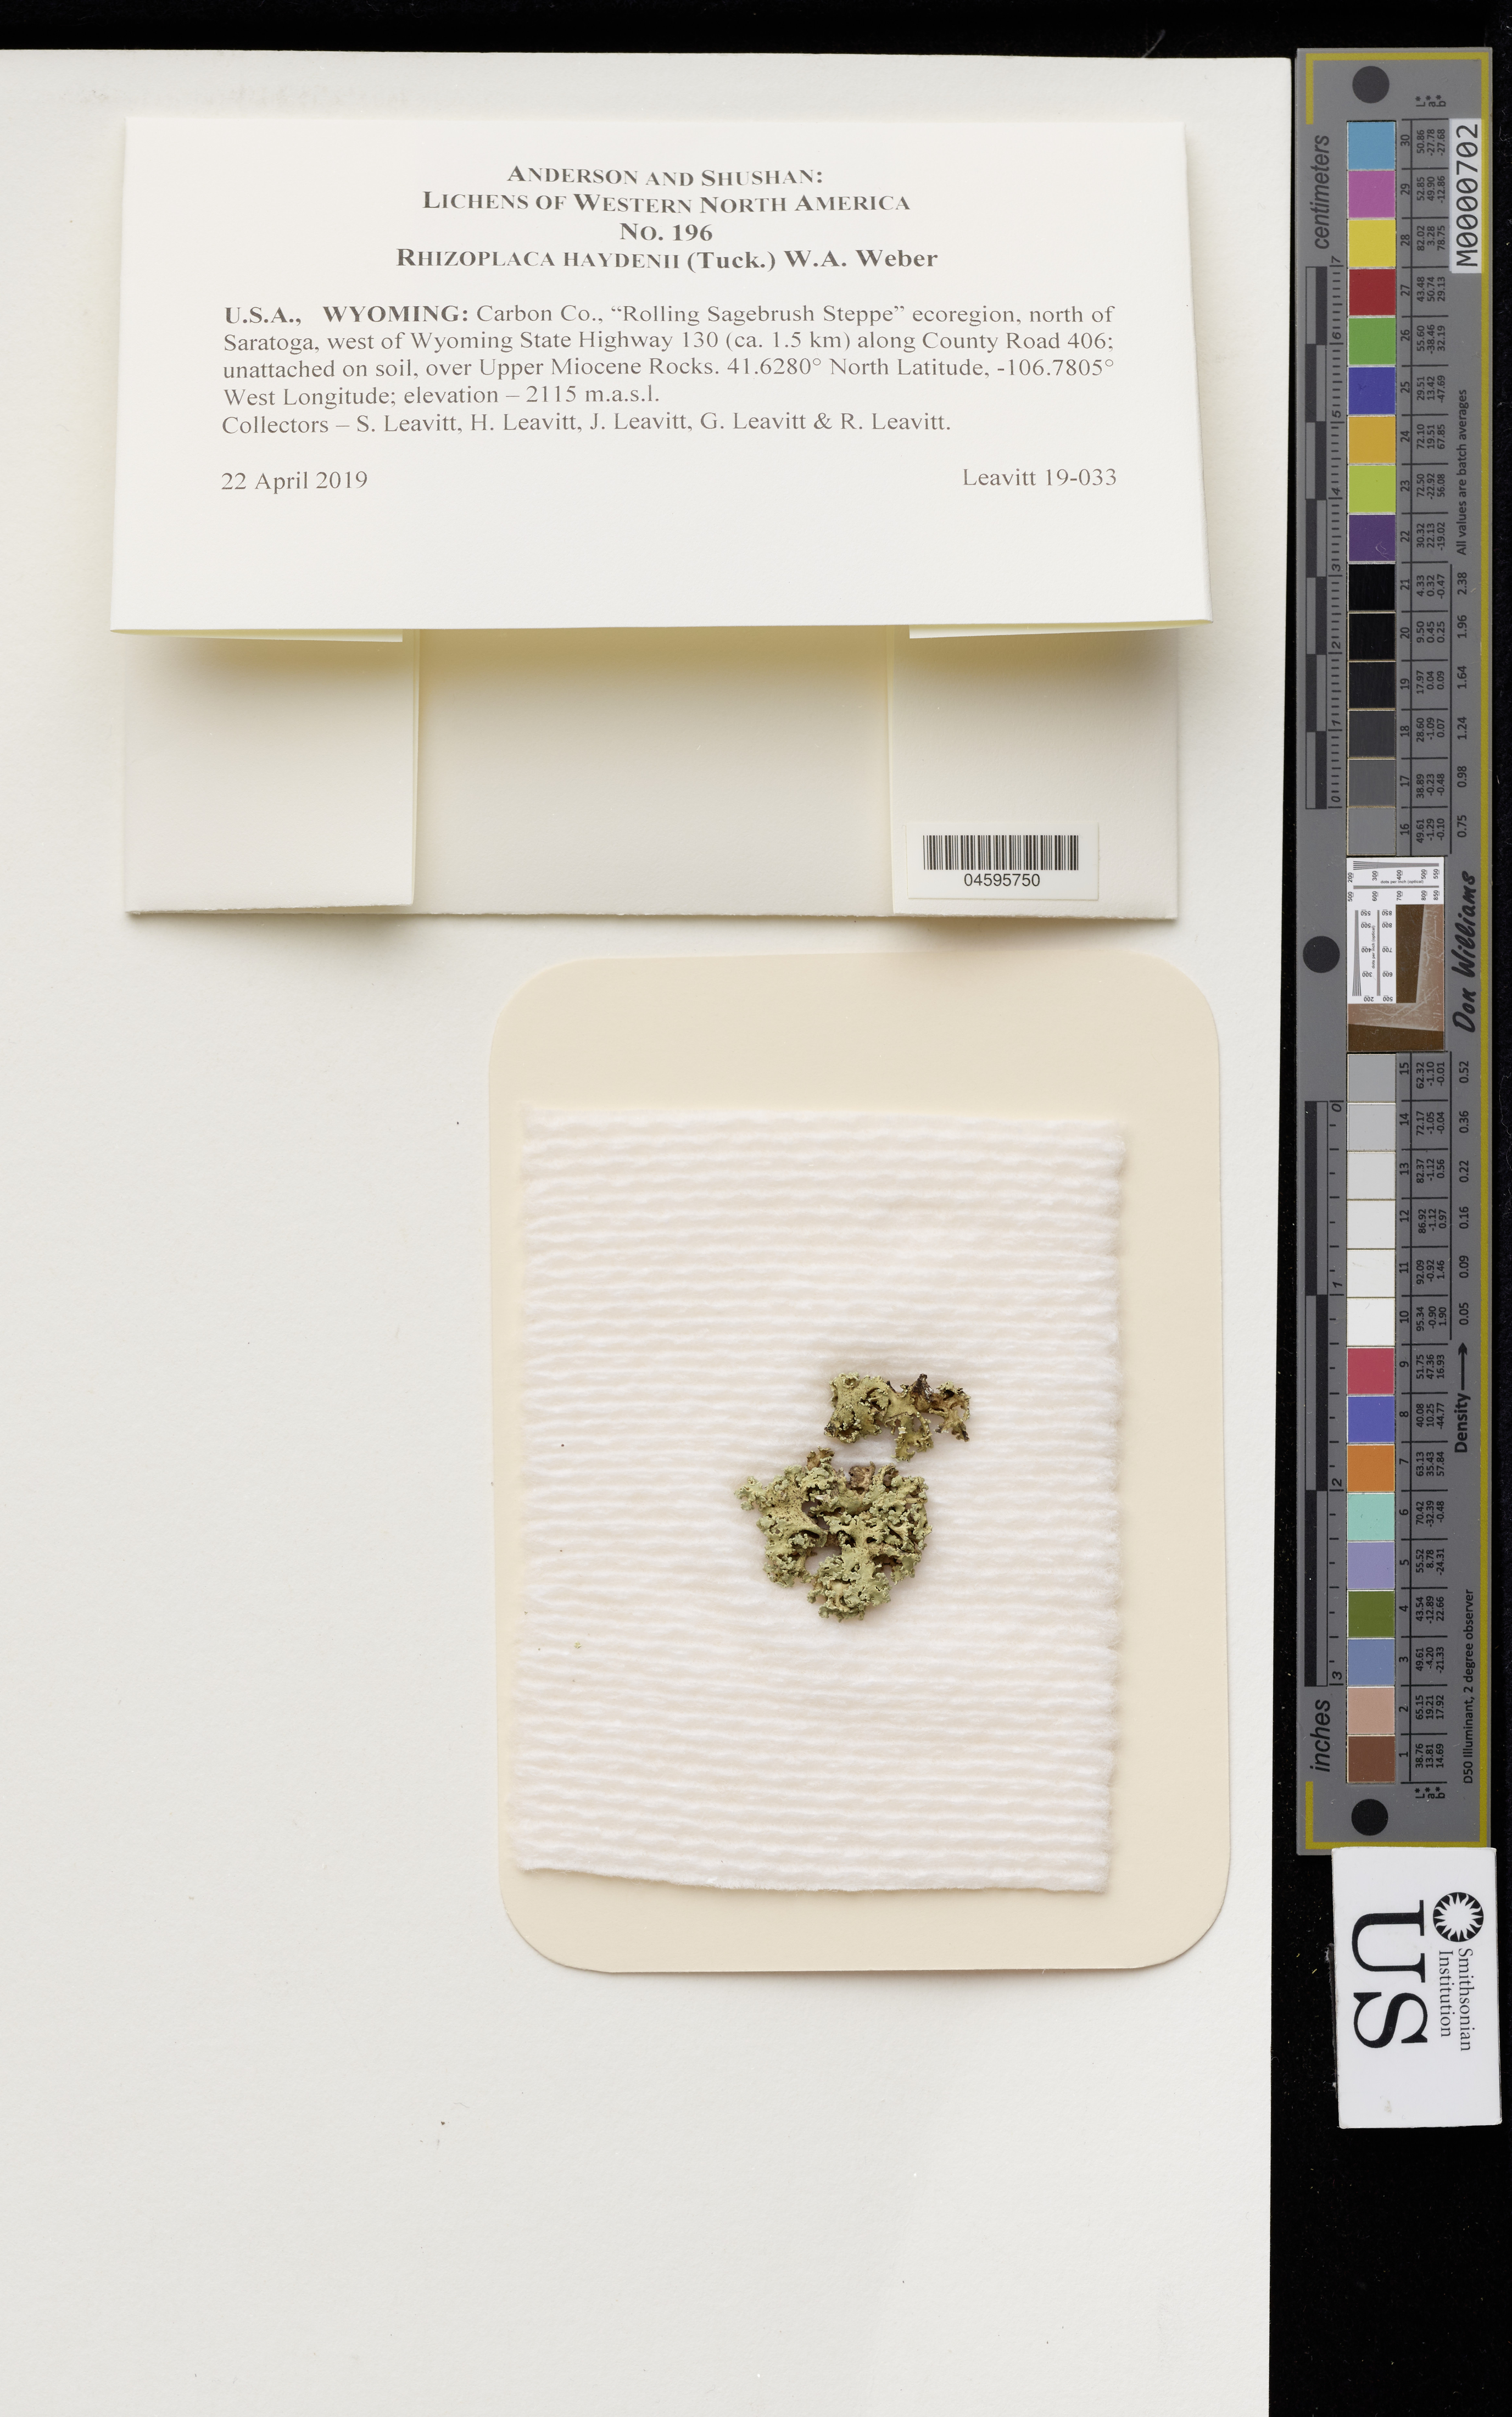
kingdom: Fungi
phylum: Ascomycota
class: Lecanoromycetes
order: Lecanorales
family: Lecanoraceae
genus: Rhizoplaca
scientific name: Rhizoplaca haydenii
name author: (Tuck.) W.A. Weber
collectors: S. Leavitt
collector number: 196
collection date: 2019-04-22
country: United States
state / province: Wyoming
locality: Carbon Co., “Rolling Sagebrush Steppe” ecoregion, north of Saratoga, west of Wyoming State Highway 130 (ca. 1.5 km) along County Road 406.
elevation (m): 2115